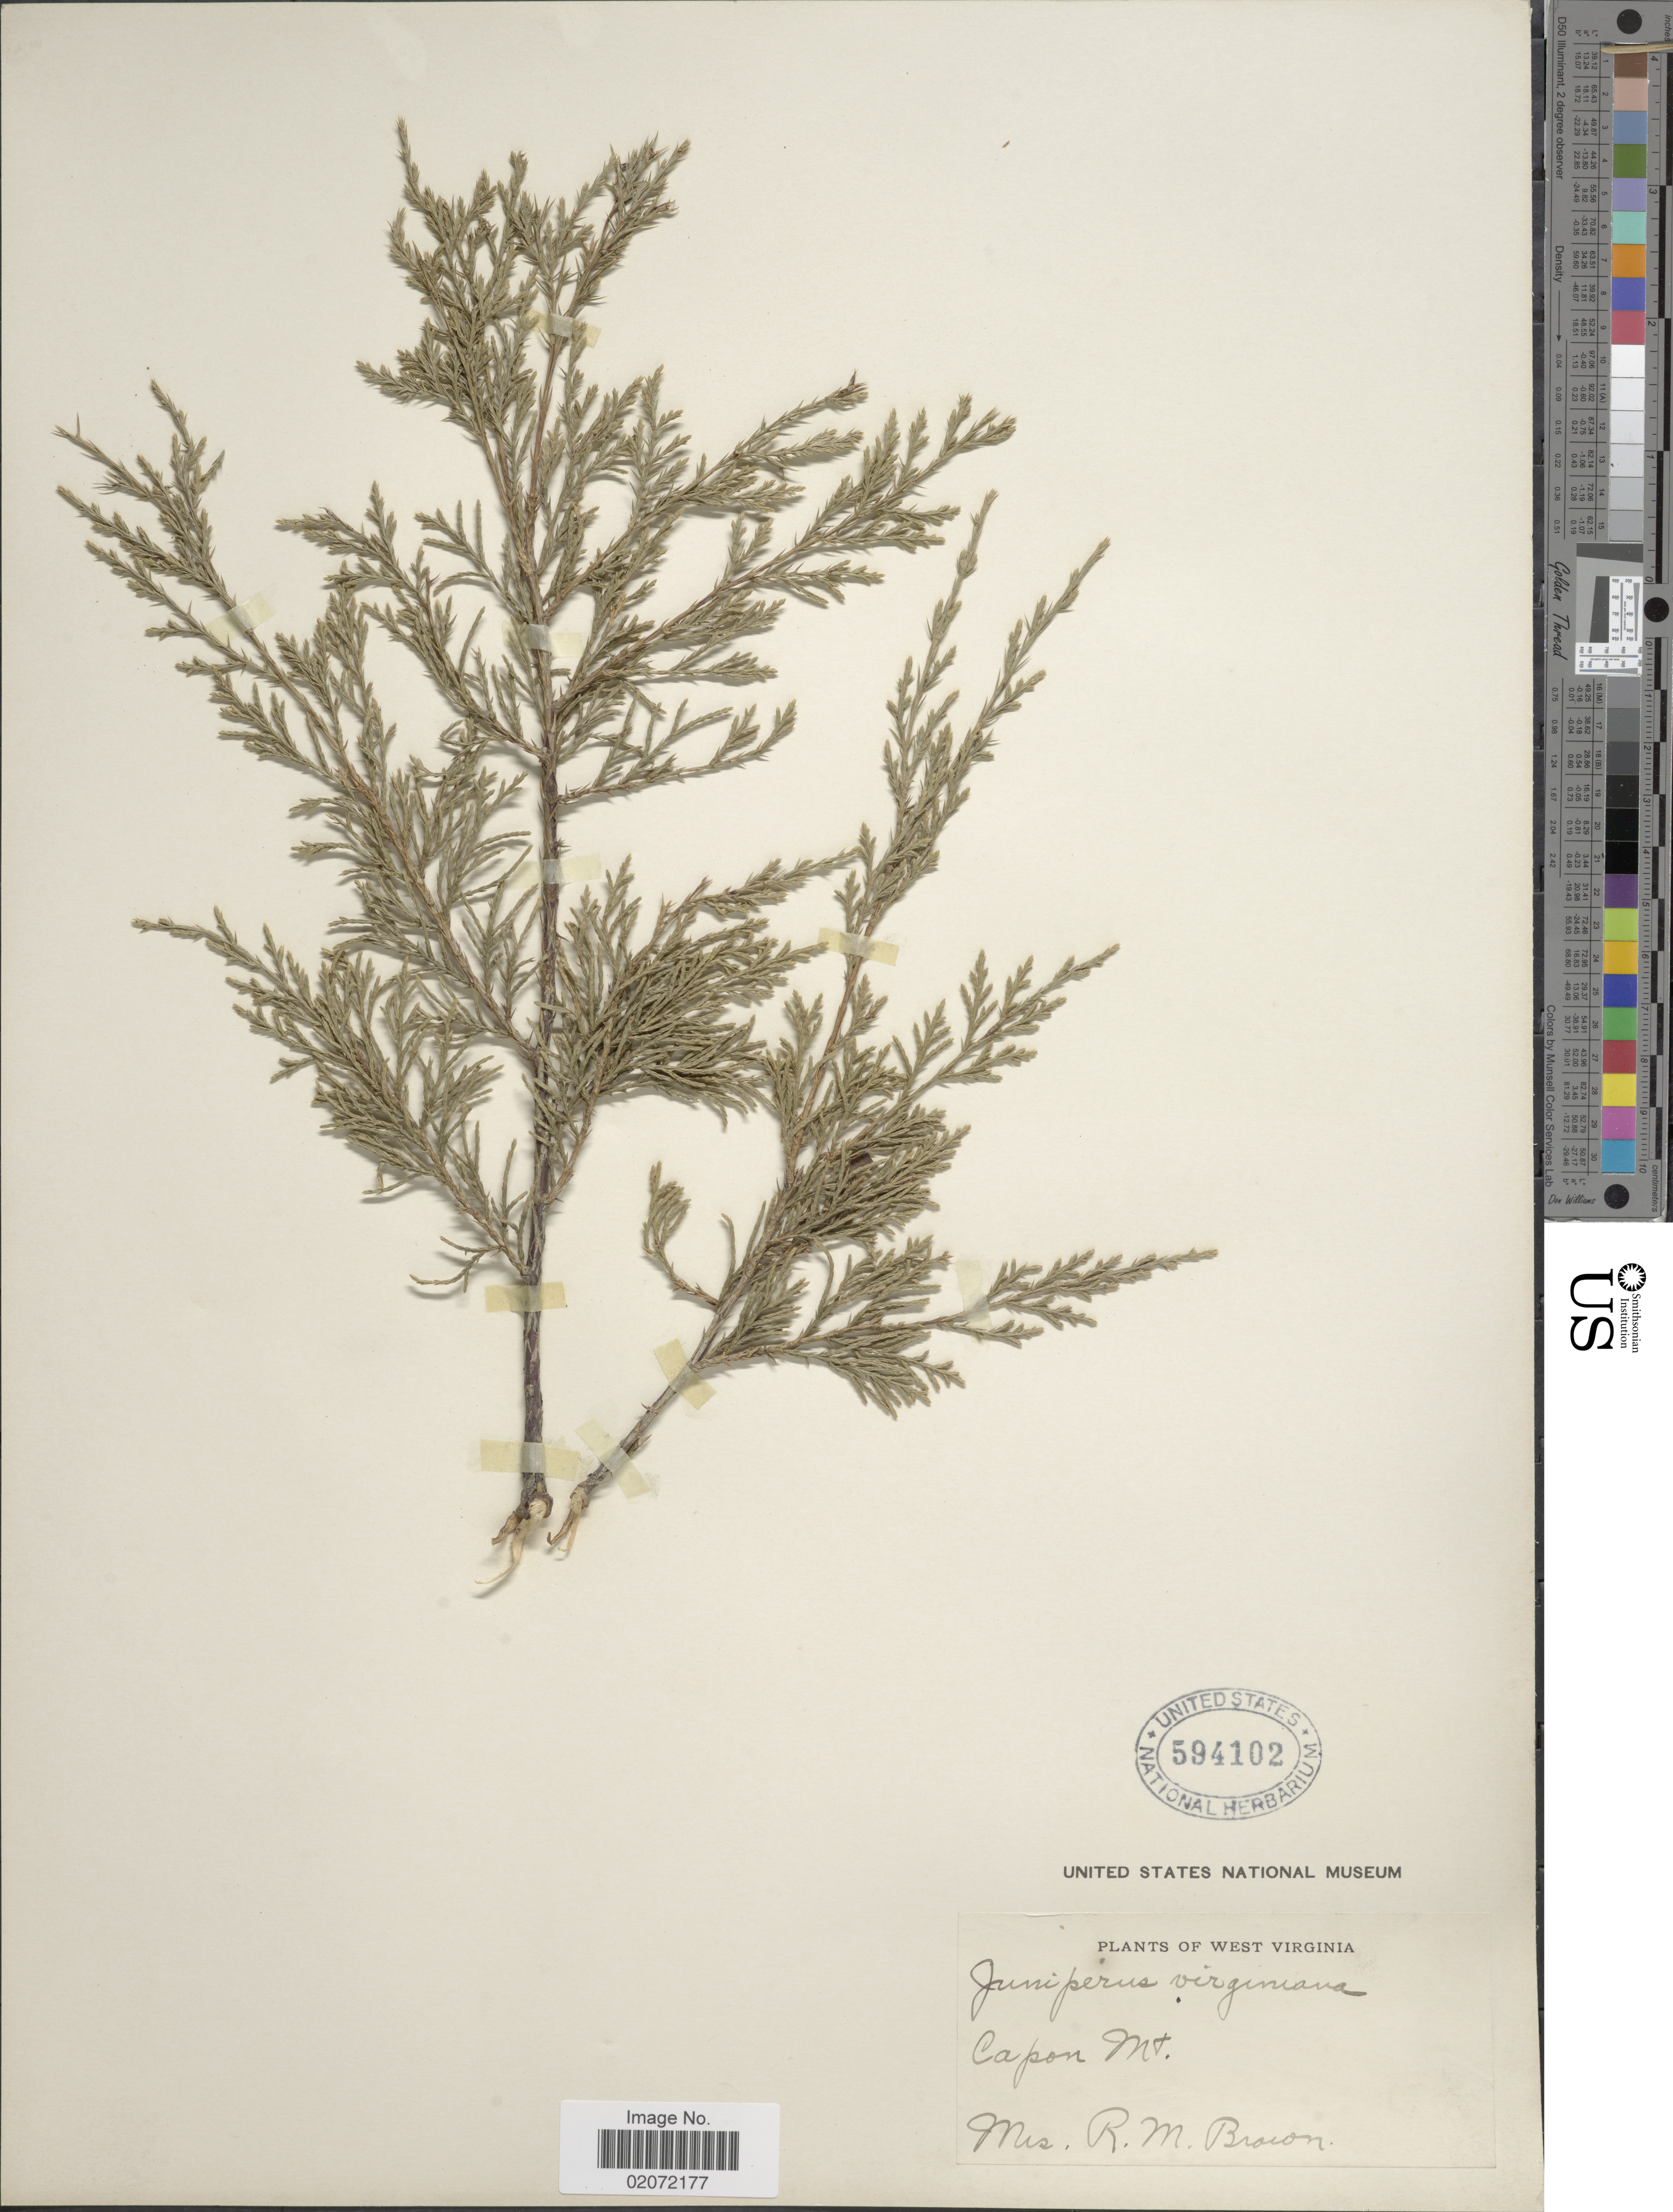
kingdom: Plantae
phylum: Tracheophyta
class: Pinopsida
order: Pinales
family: Cupressaceae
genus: Juniperus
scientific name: Juniperus virginiana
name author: L.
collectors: R. Brown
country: United States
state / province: West Virginia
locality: West Virginia. Capon Mt.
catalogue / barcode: US 594102